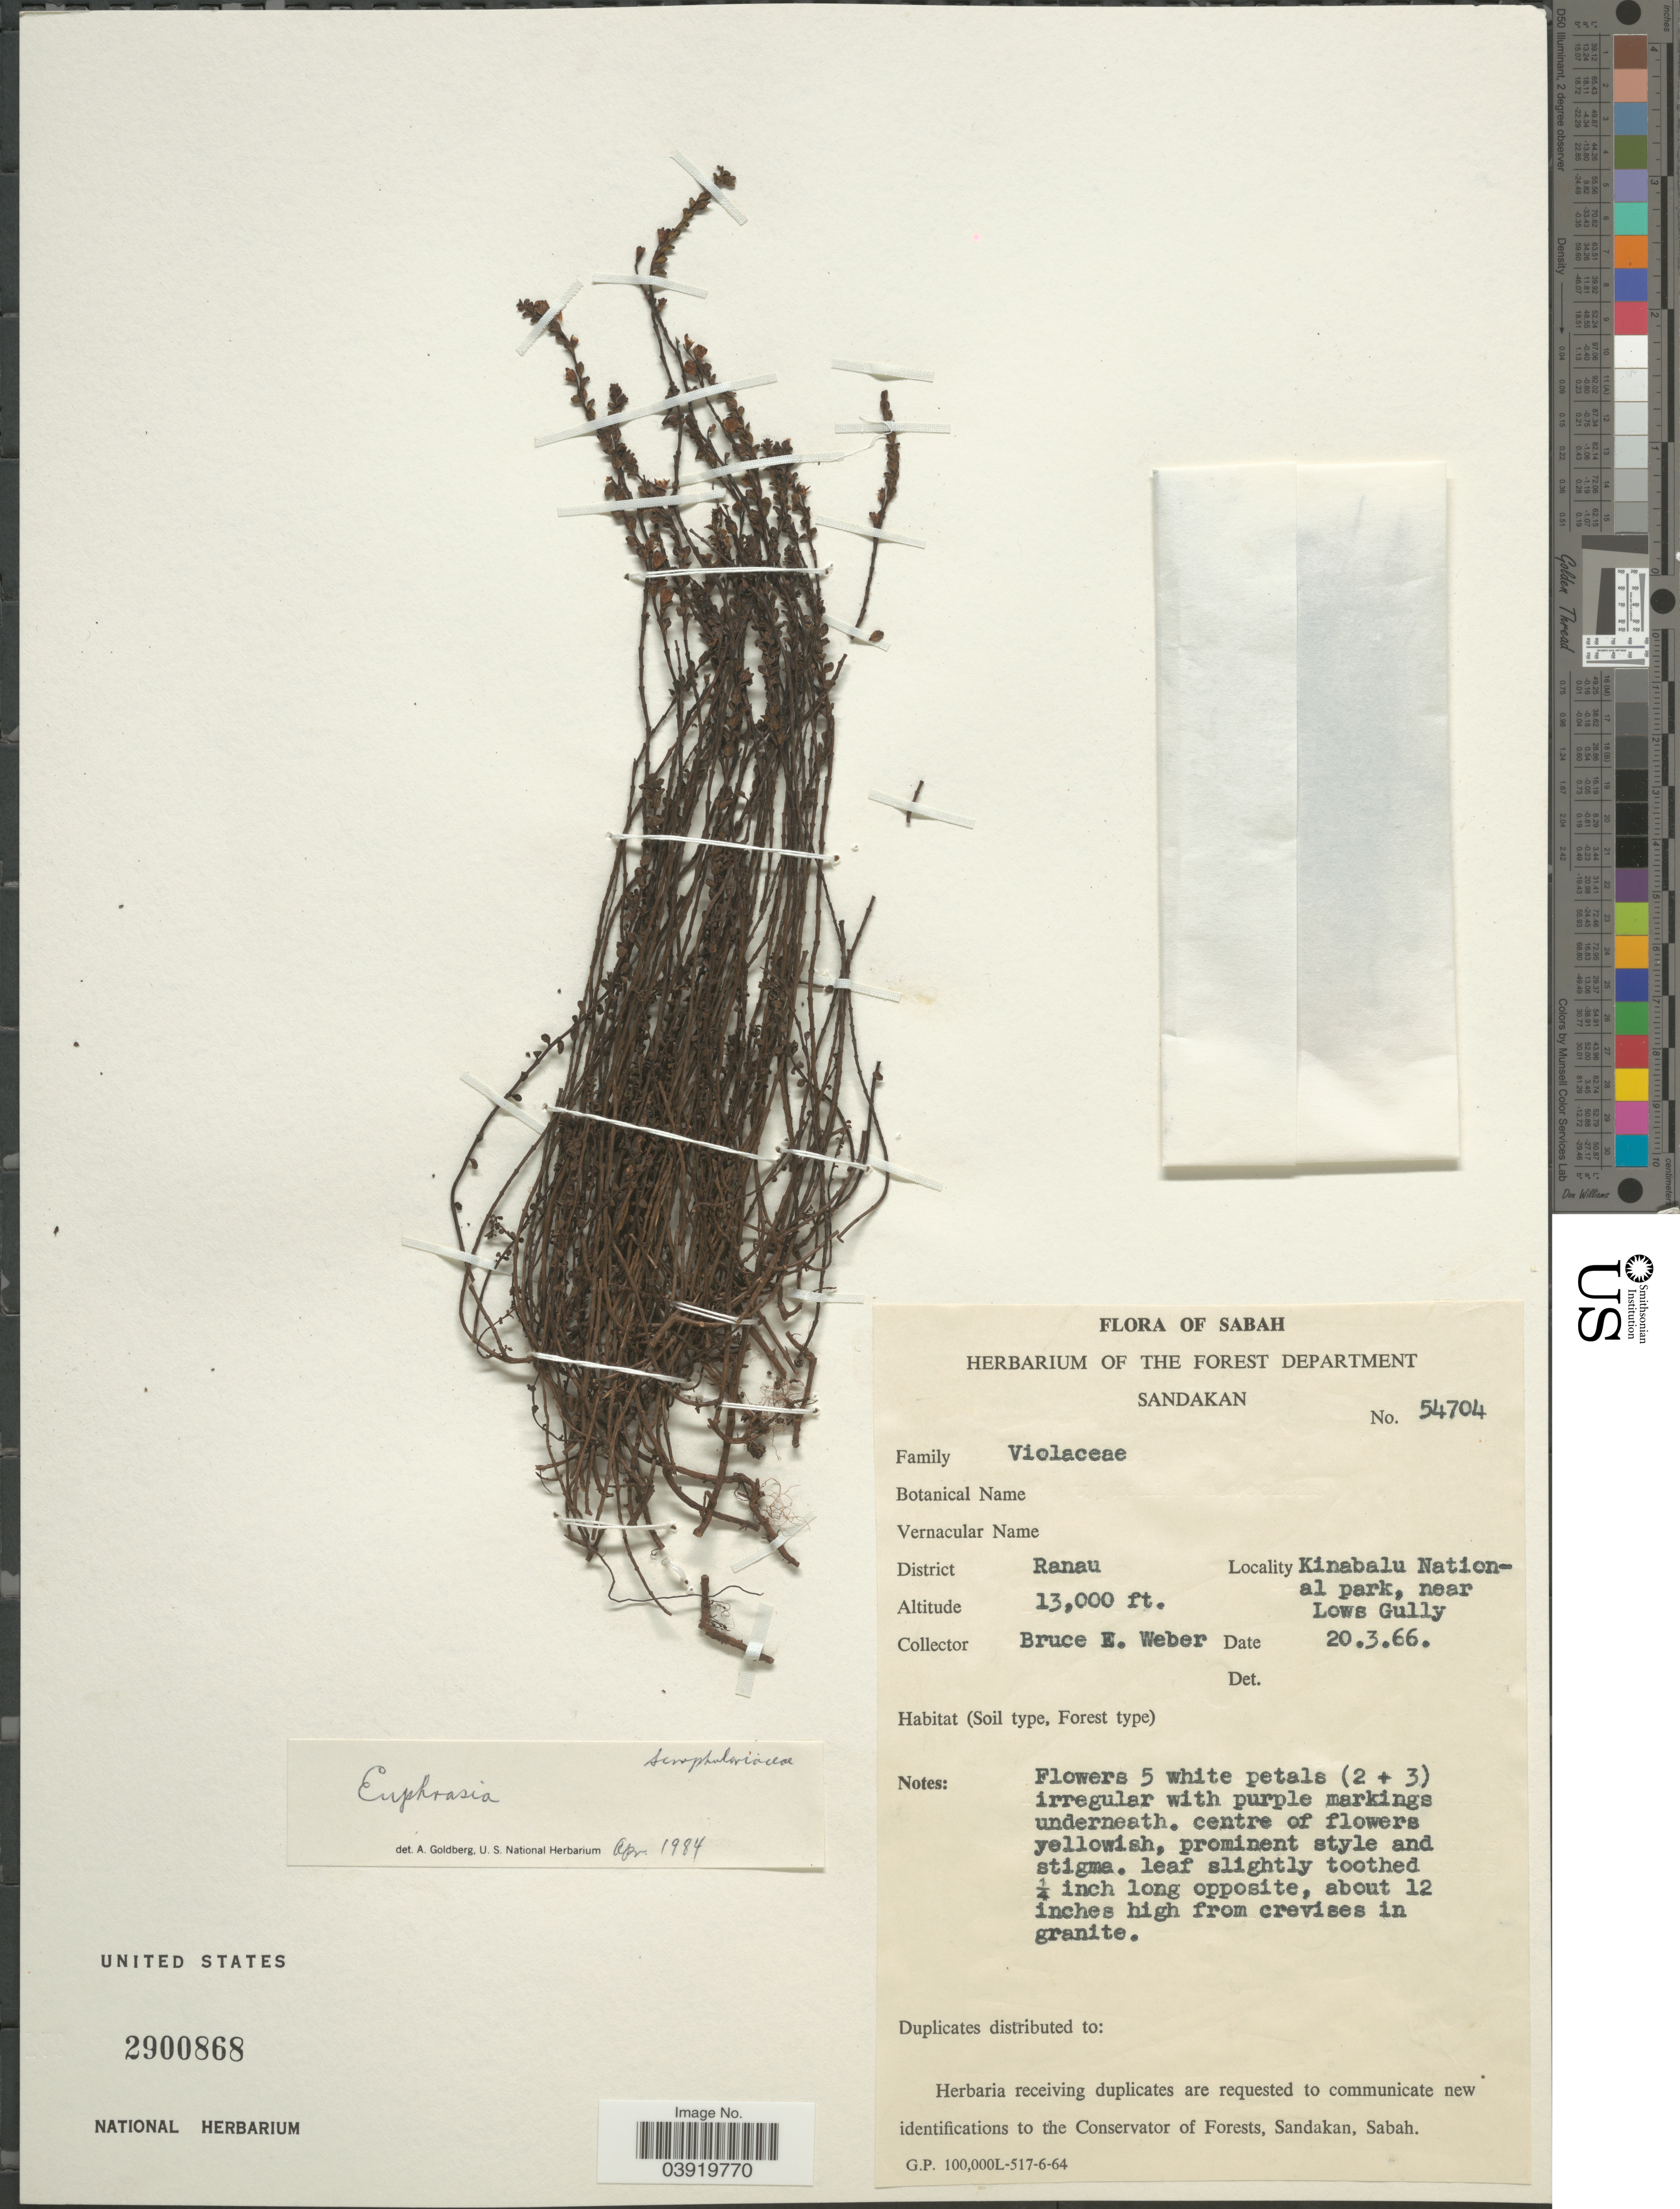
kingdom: Plantae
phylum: Tracheophyta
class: Magnoliopsida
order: Lamiales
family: Orobanchaceae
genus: Euphrasia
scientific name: Euphrasia sp.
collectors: B. E. Weber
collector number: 54704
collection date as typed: Transcribed d/m/y: 20/3/66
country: Malaysia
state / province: Sabah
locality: District Ranau. Kinabalu National park, near Lows Gully.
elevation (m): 3962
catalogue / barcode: US 2900868